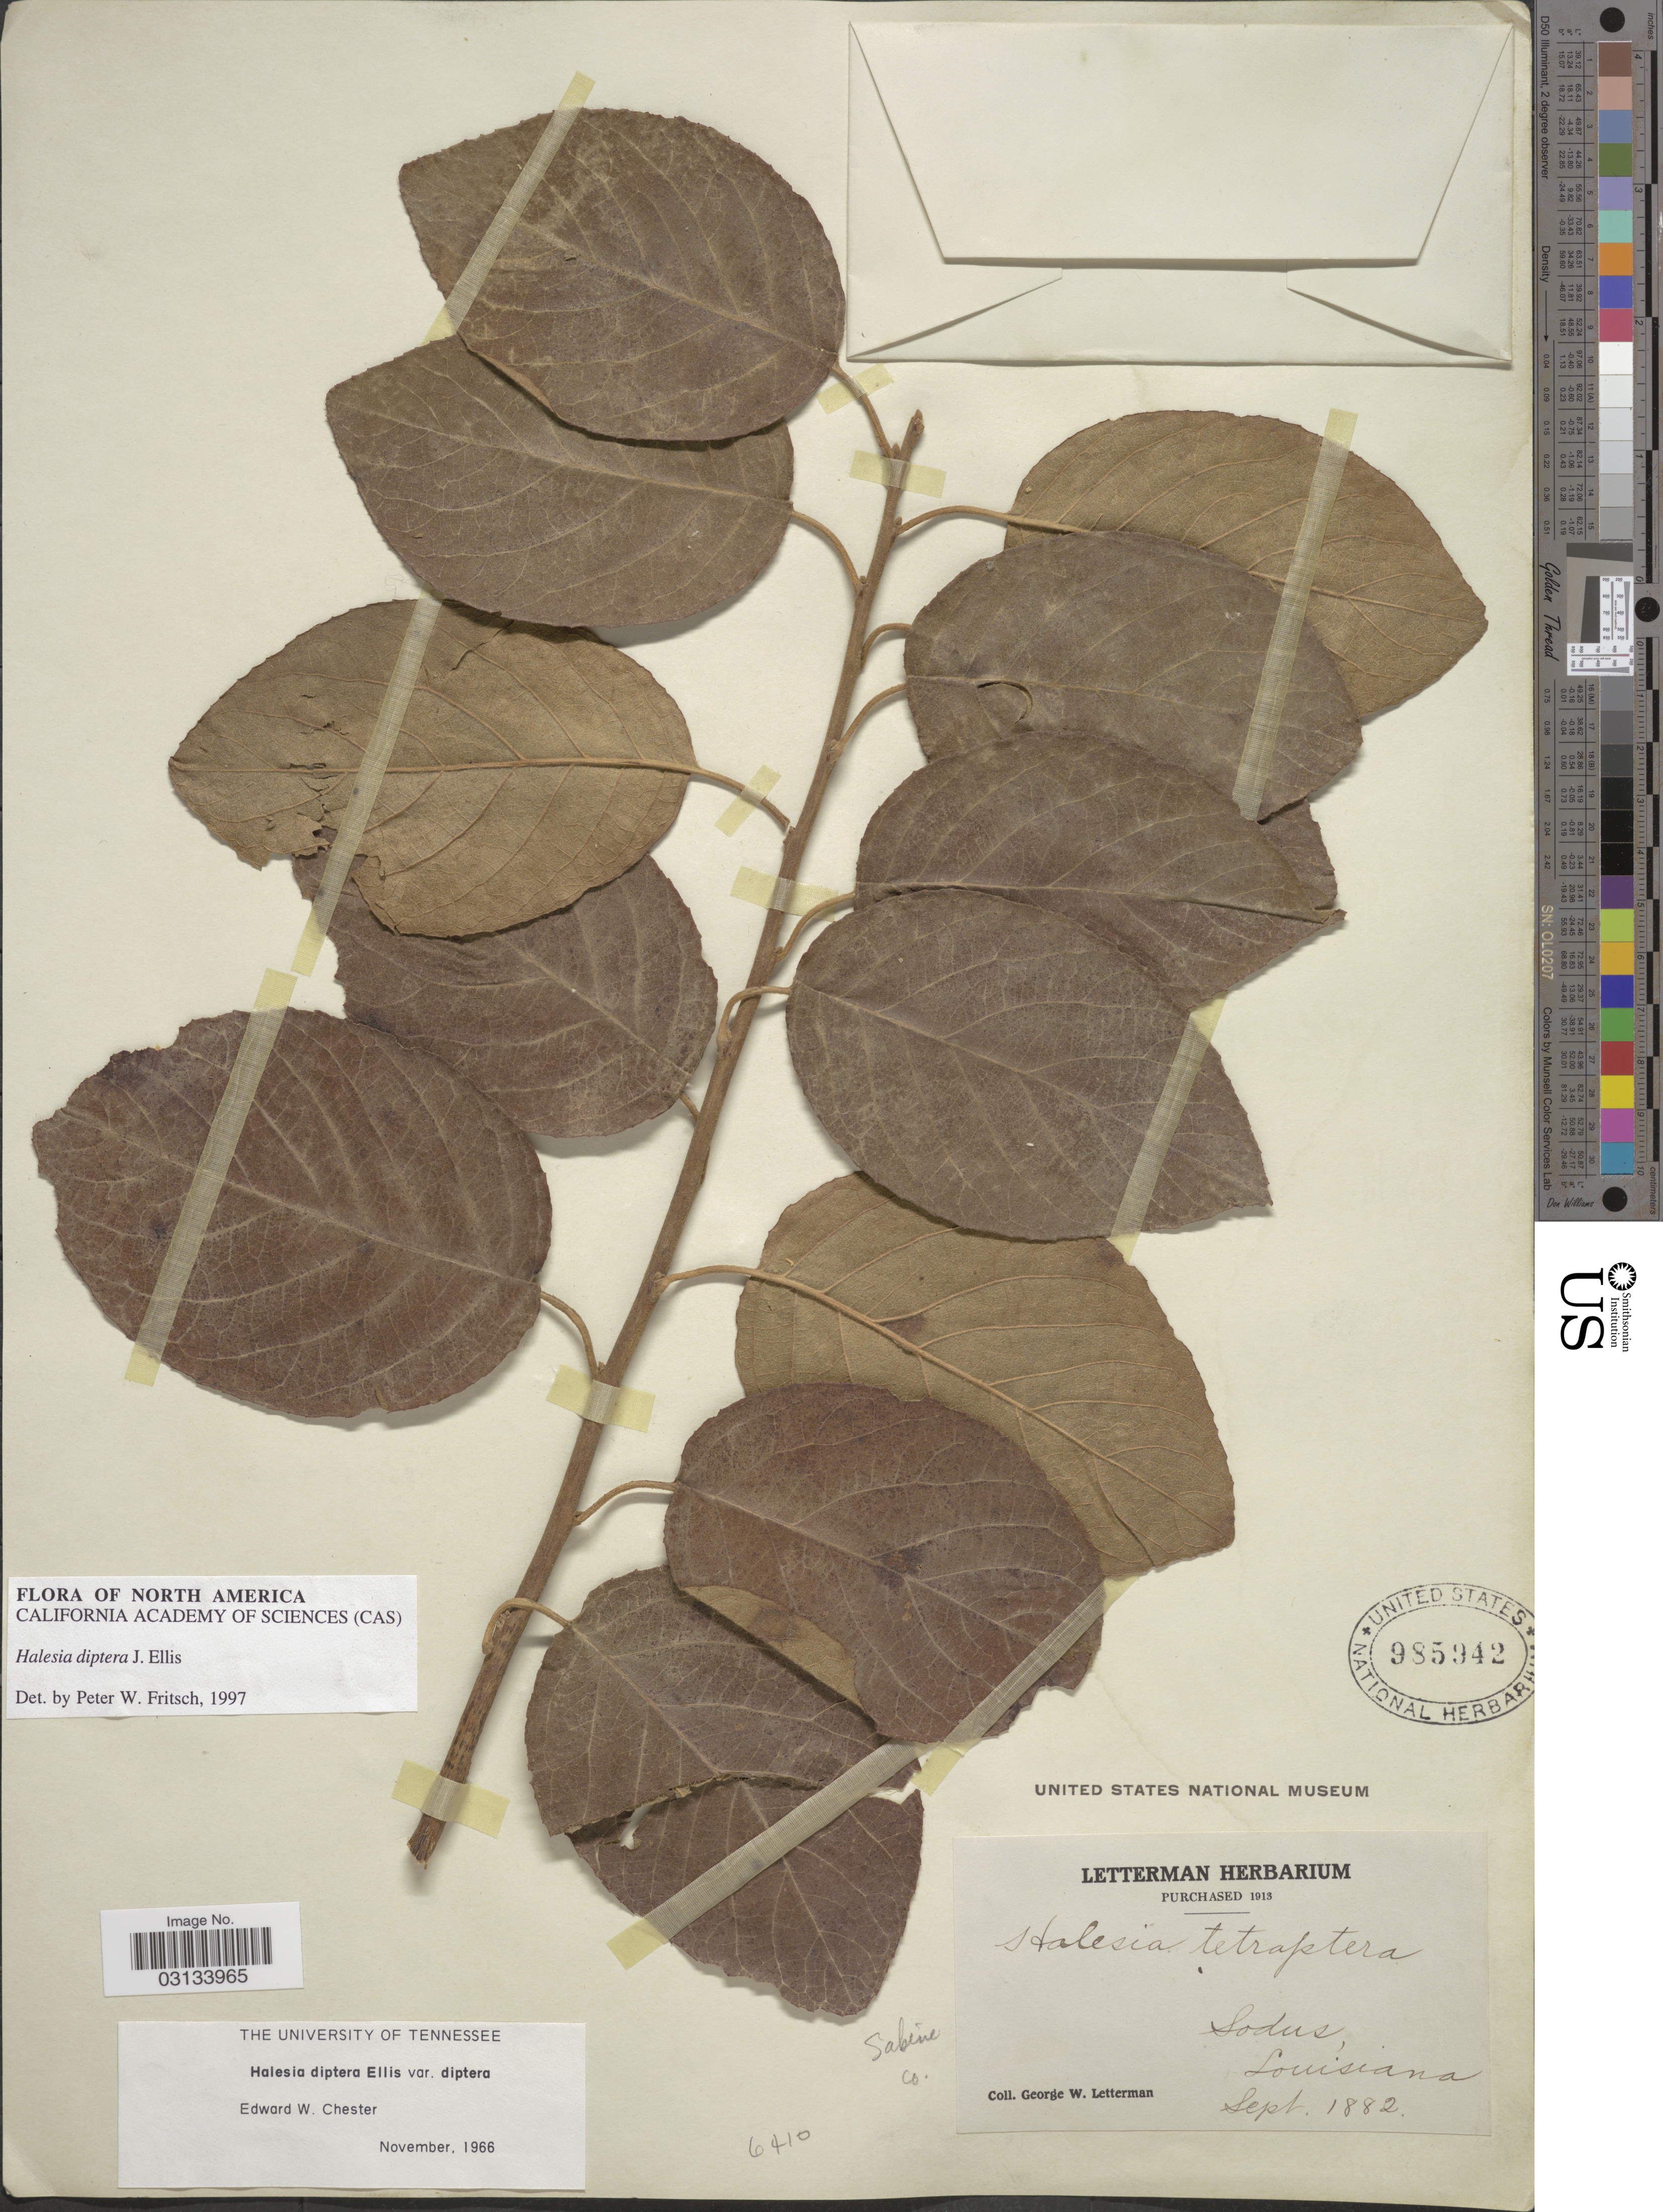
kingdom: Plantae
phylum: Tracheophyta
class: Magnoliopsida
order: Ericales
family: Styracaceae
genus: Halesia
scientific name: Halesia diptera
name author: J. Ellis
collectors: G. W. Letterman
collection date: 1882-09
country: United States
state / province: Louisiana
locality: Sabine Co. Sodus.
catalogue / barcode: US 985942